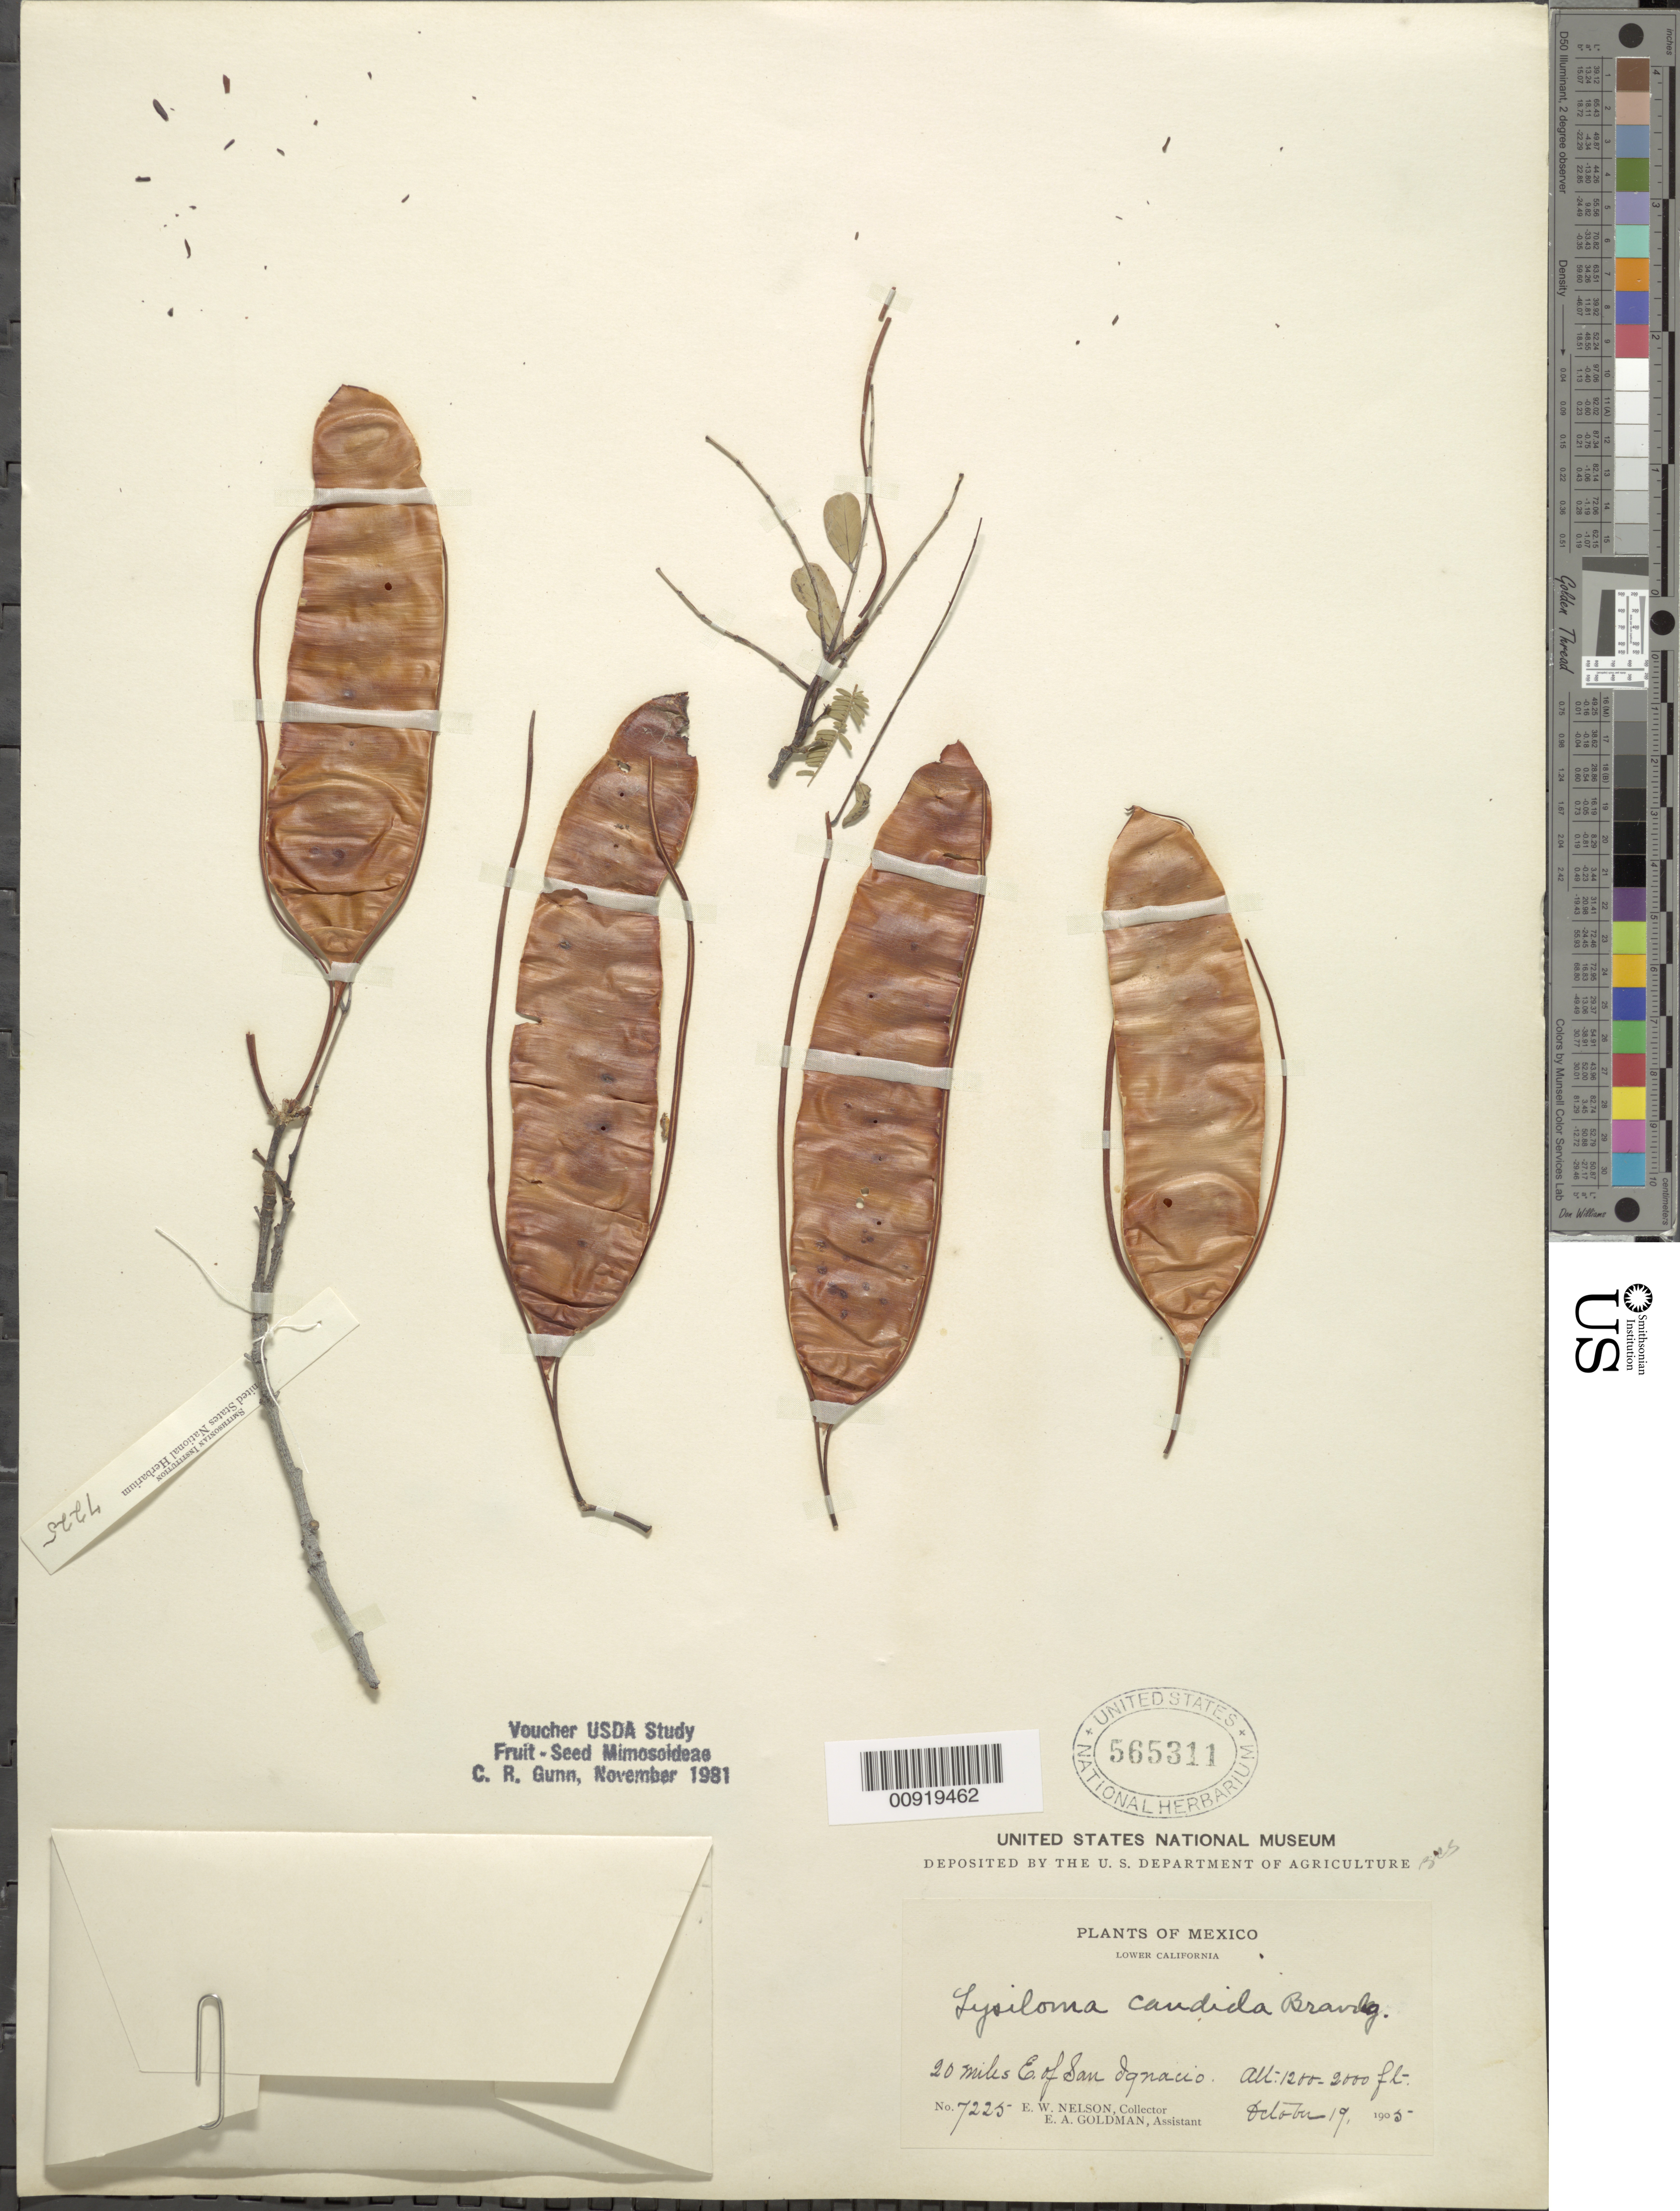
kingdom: Plantae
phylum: Tracheophyta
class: Magnoliopsida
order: Fabales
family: Fabaceae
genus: Lysiloma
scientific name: Lysiloma candidum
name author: Brandegee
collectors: E. W. Nelson & E. A. Goldman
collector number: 7225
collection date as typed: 19 Oct 1905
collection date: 1905-10-19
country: Mexico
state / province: Baja California Sur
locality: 20 miles E of San Ignacio. Lower California.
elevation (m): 366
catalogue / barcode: US 565311